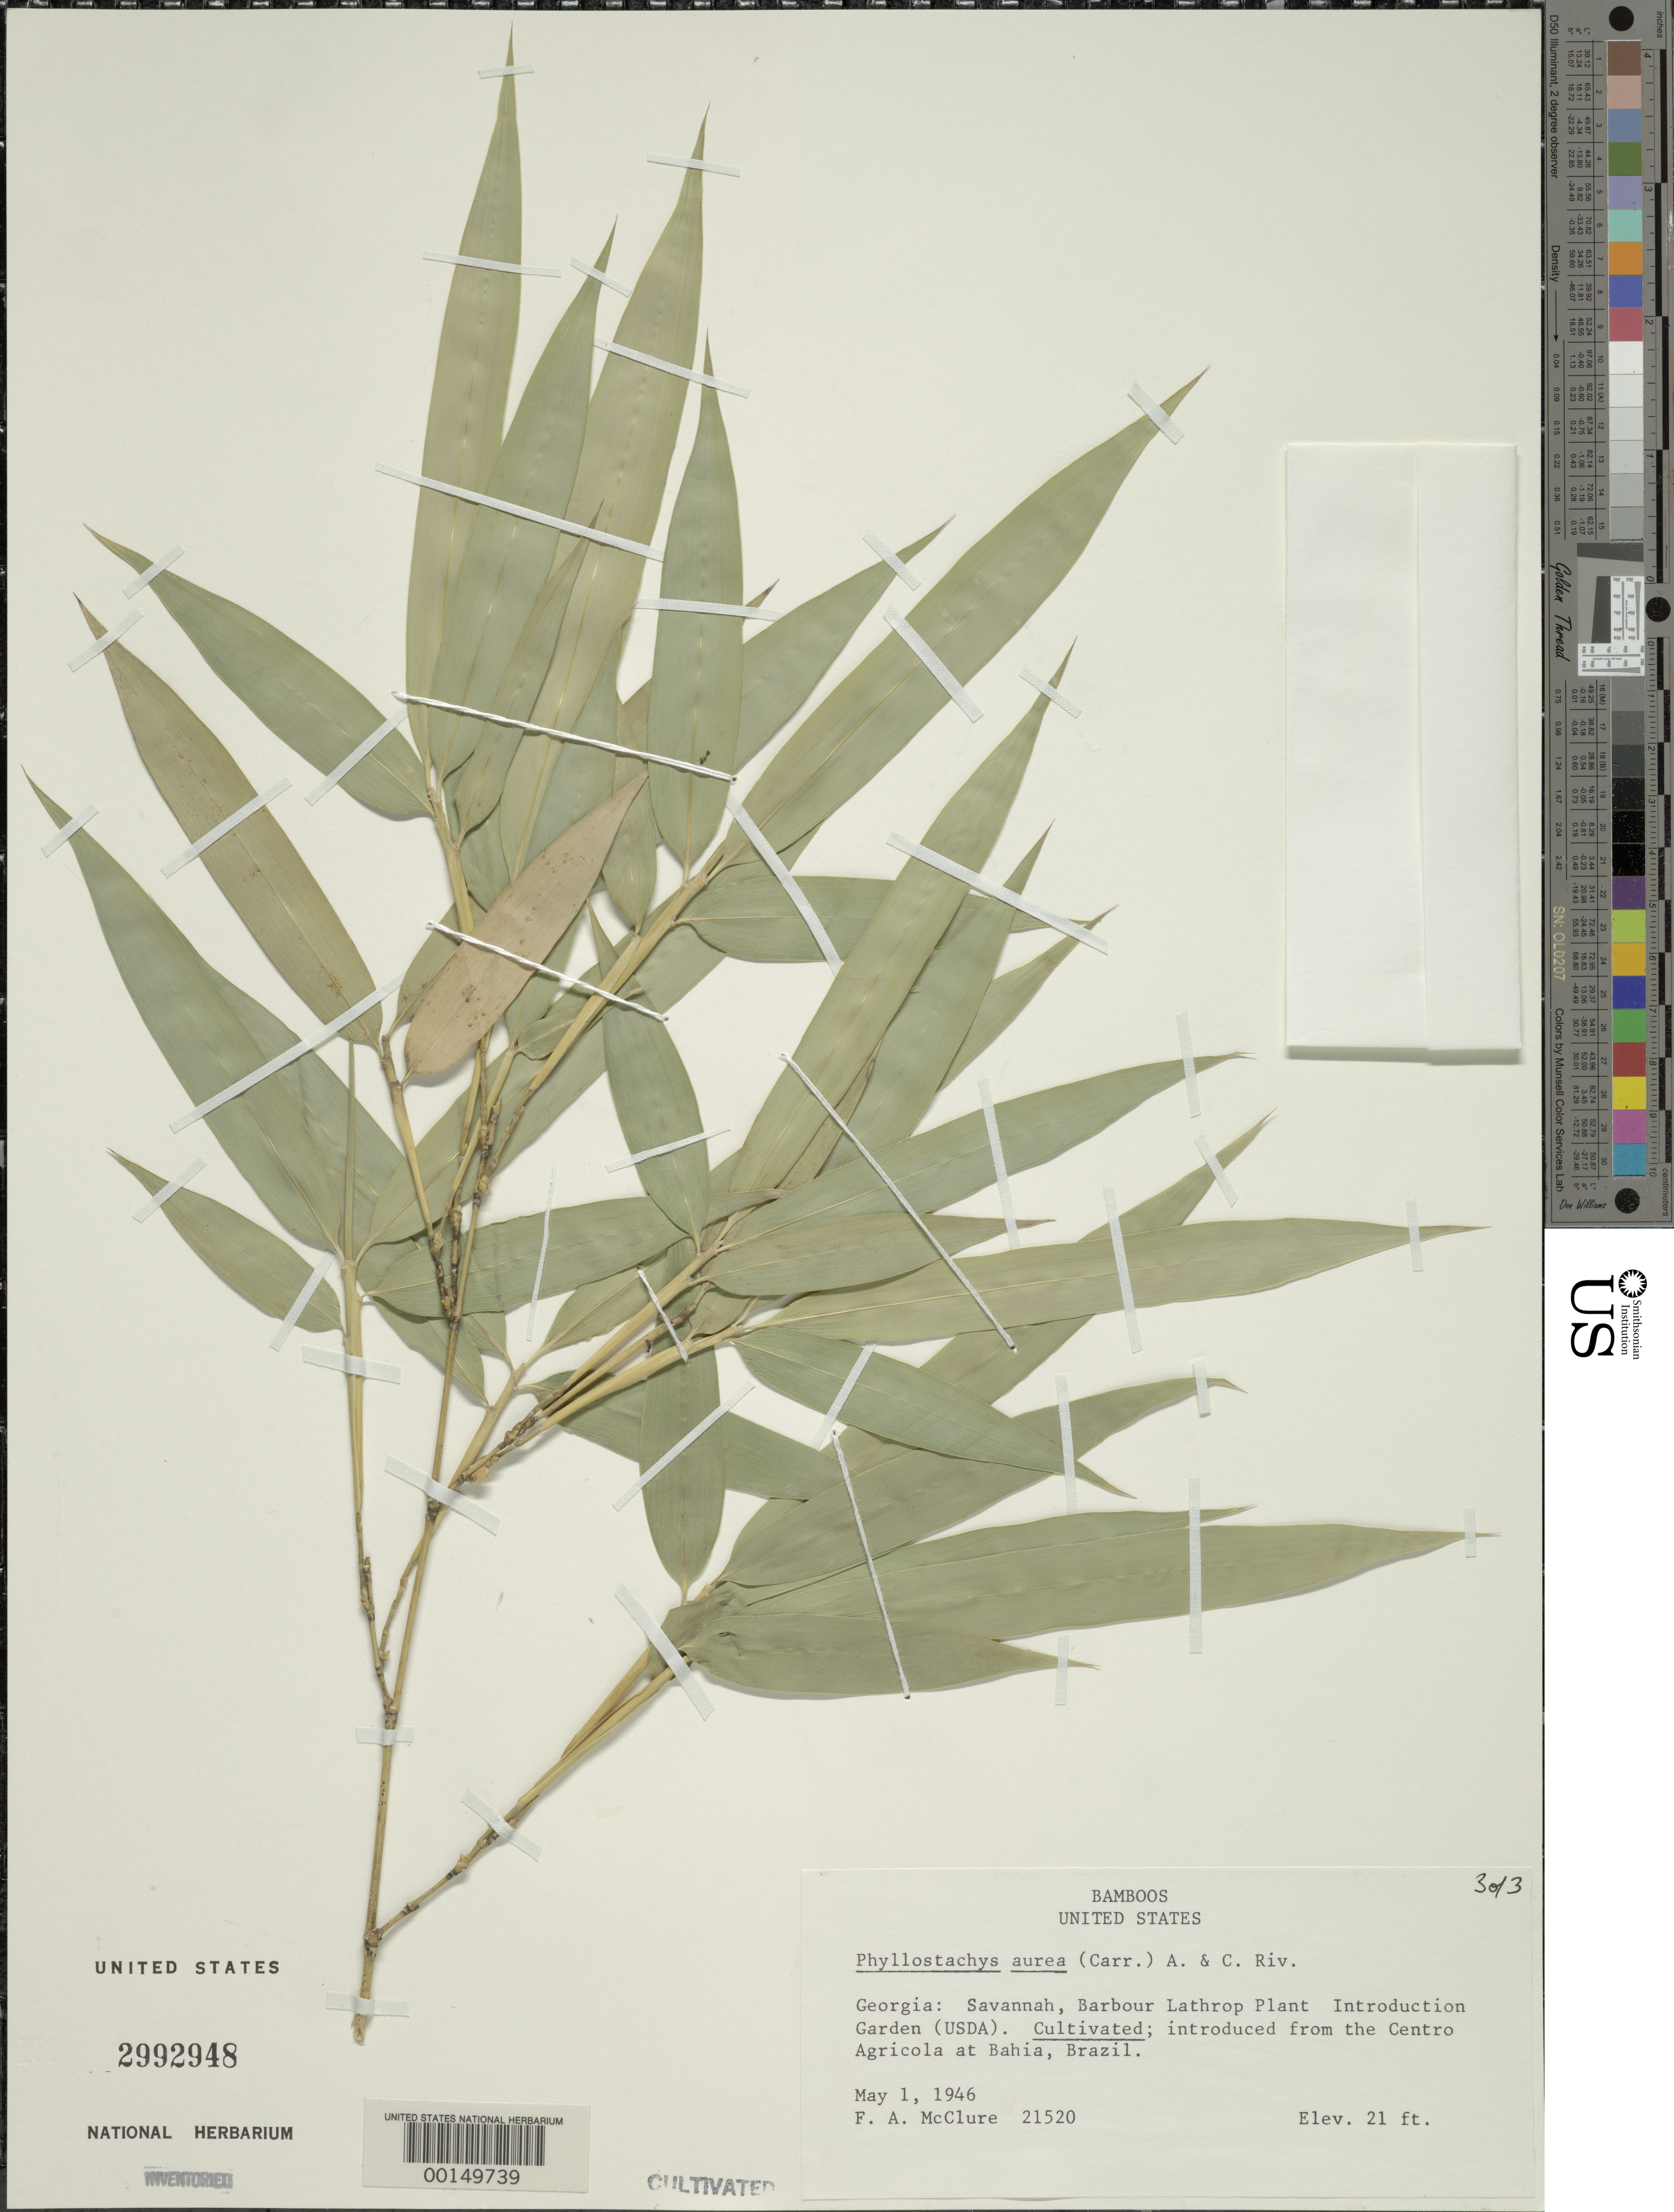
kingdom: Plantae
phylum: Tracheophyta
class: Liliopsida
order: Poales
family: Poaceae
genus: Phyllostachys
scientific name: Phyllostachys aurea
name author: Rivière & C. Rivière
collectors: F. A. McClure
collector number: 21520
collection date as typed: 01 May 1946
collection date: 1946-05-01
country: United States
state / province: Georgia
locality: Savannah, barbour lathrop plant intro. garden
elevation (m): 6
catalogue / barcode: US 2992948